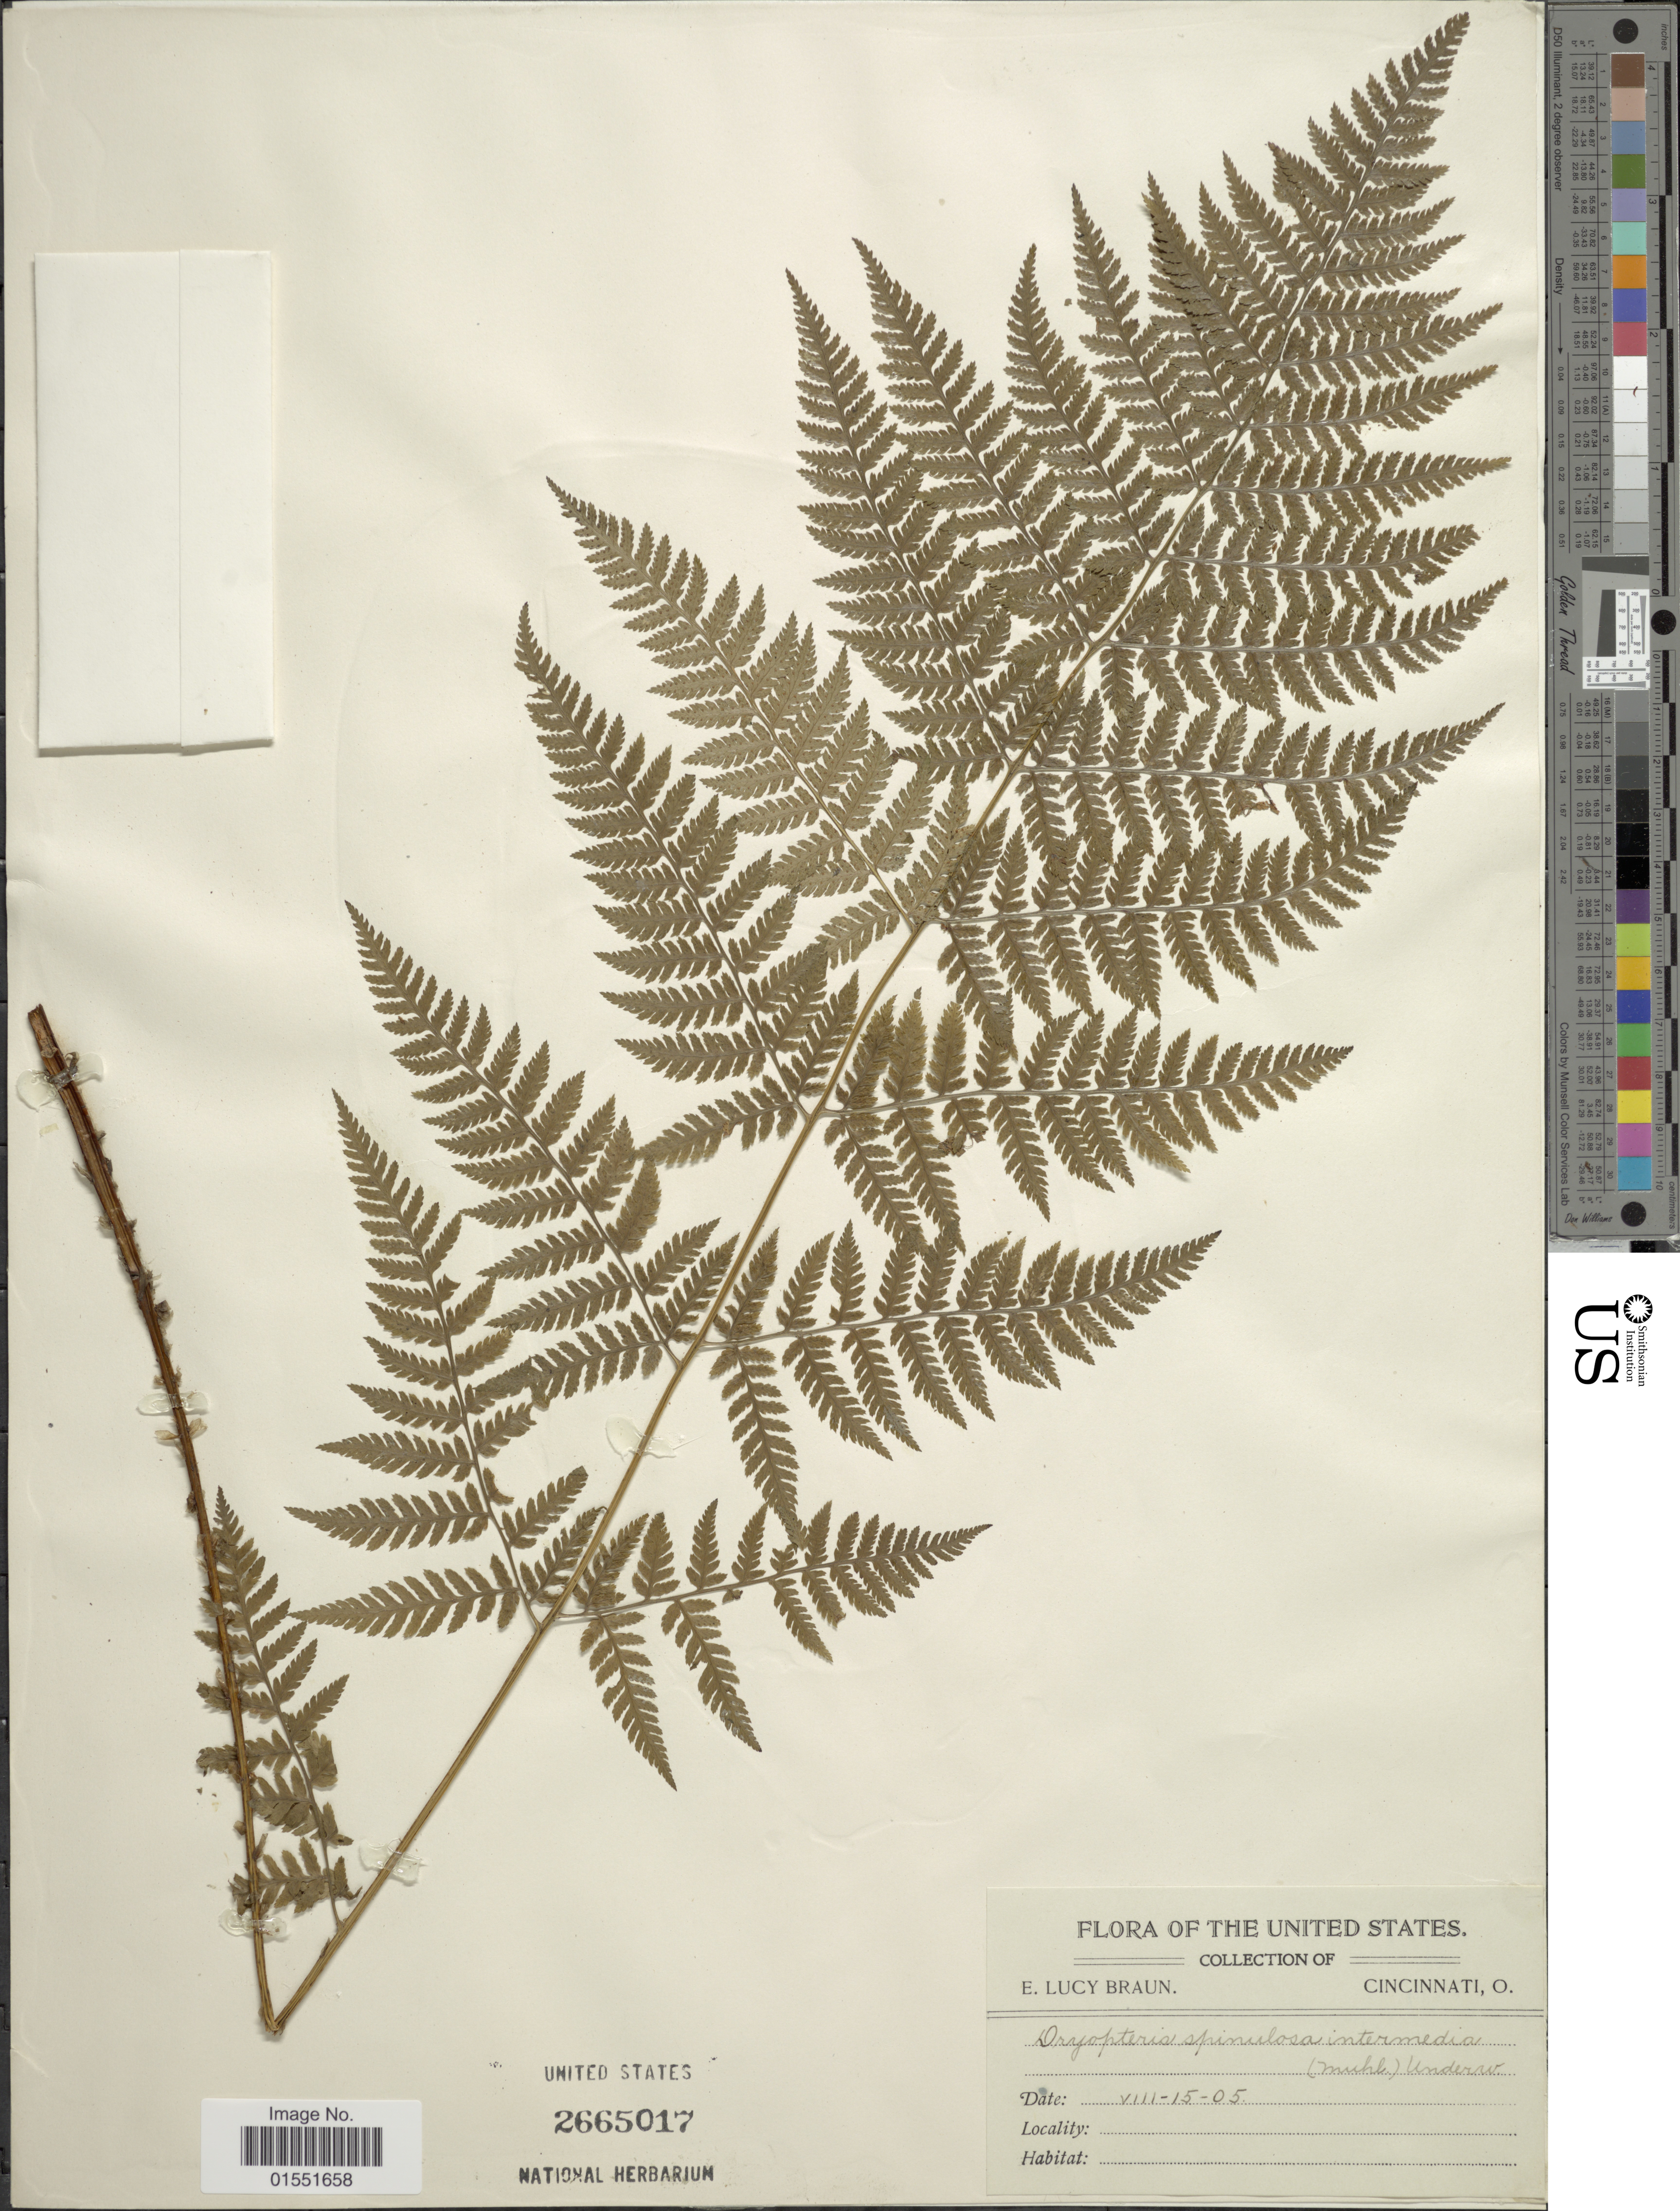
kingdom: Plantae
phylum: Tracheophyta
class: Polypodiopsida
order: Polypodiales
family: Dryopteridaceae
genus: Dryopteris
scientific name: Dryopteris intermedia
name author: (Muhl.) A. Gray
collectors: E. L. Braun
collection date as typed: Transcribed d/m/y: 15/8/5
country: United States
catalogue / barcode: US 2665017